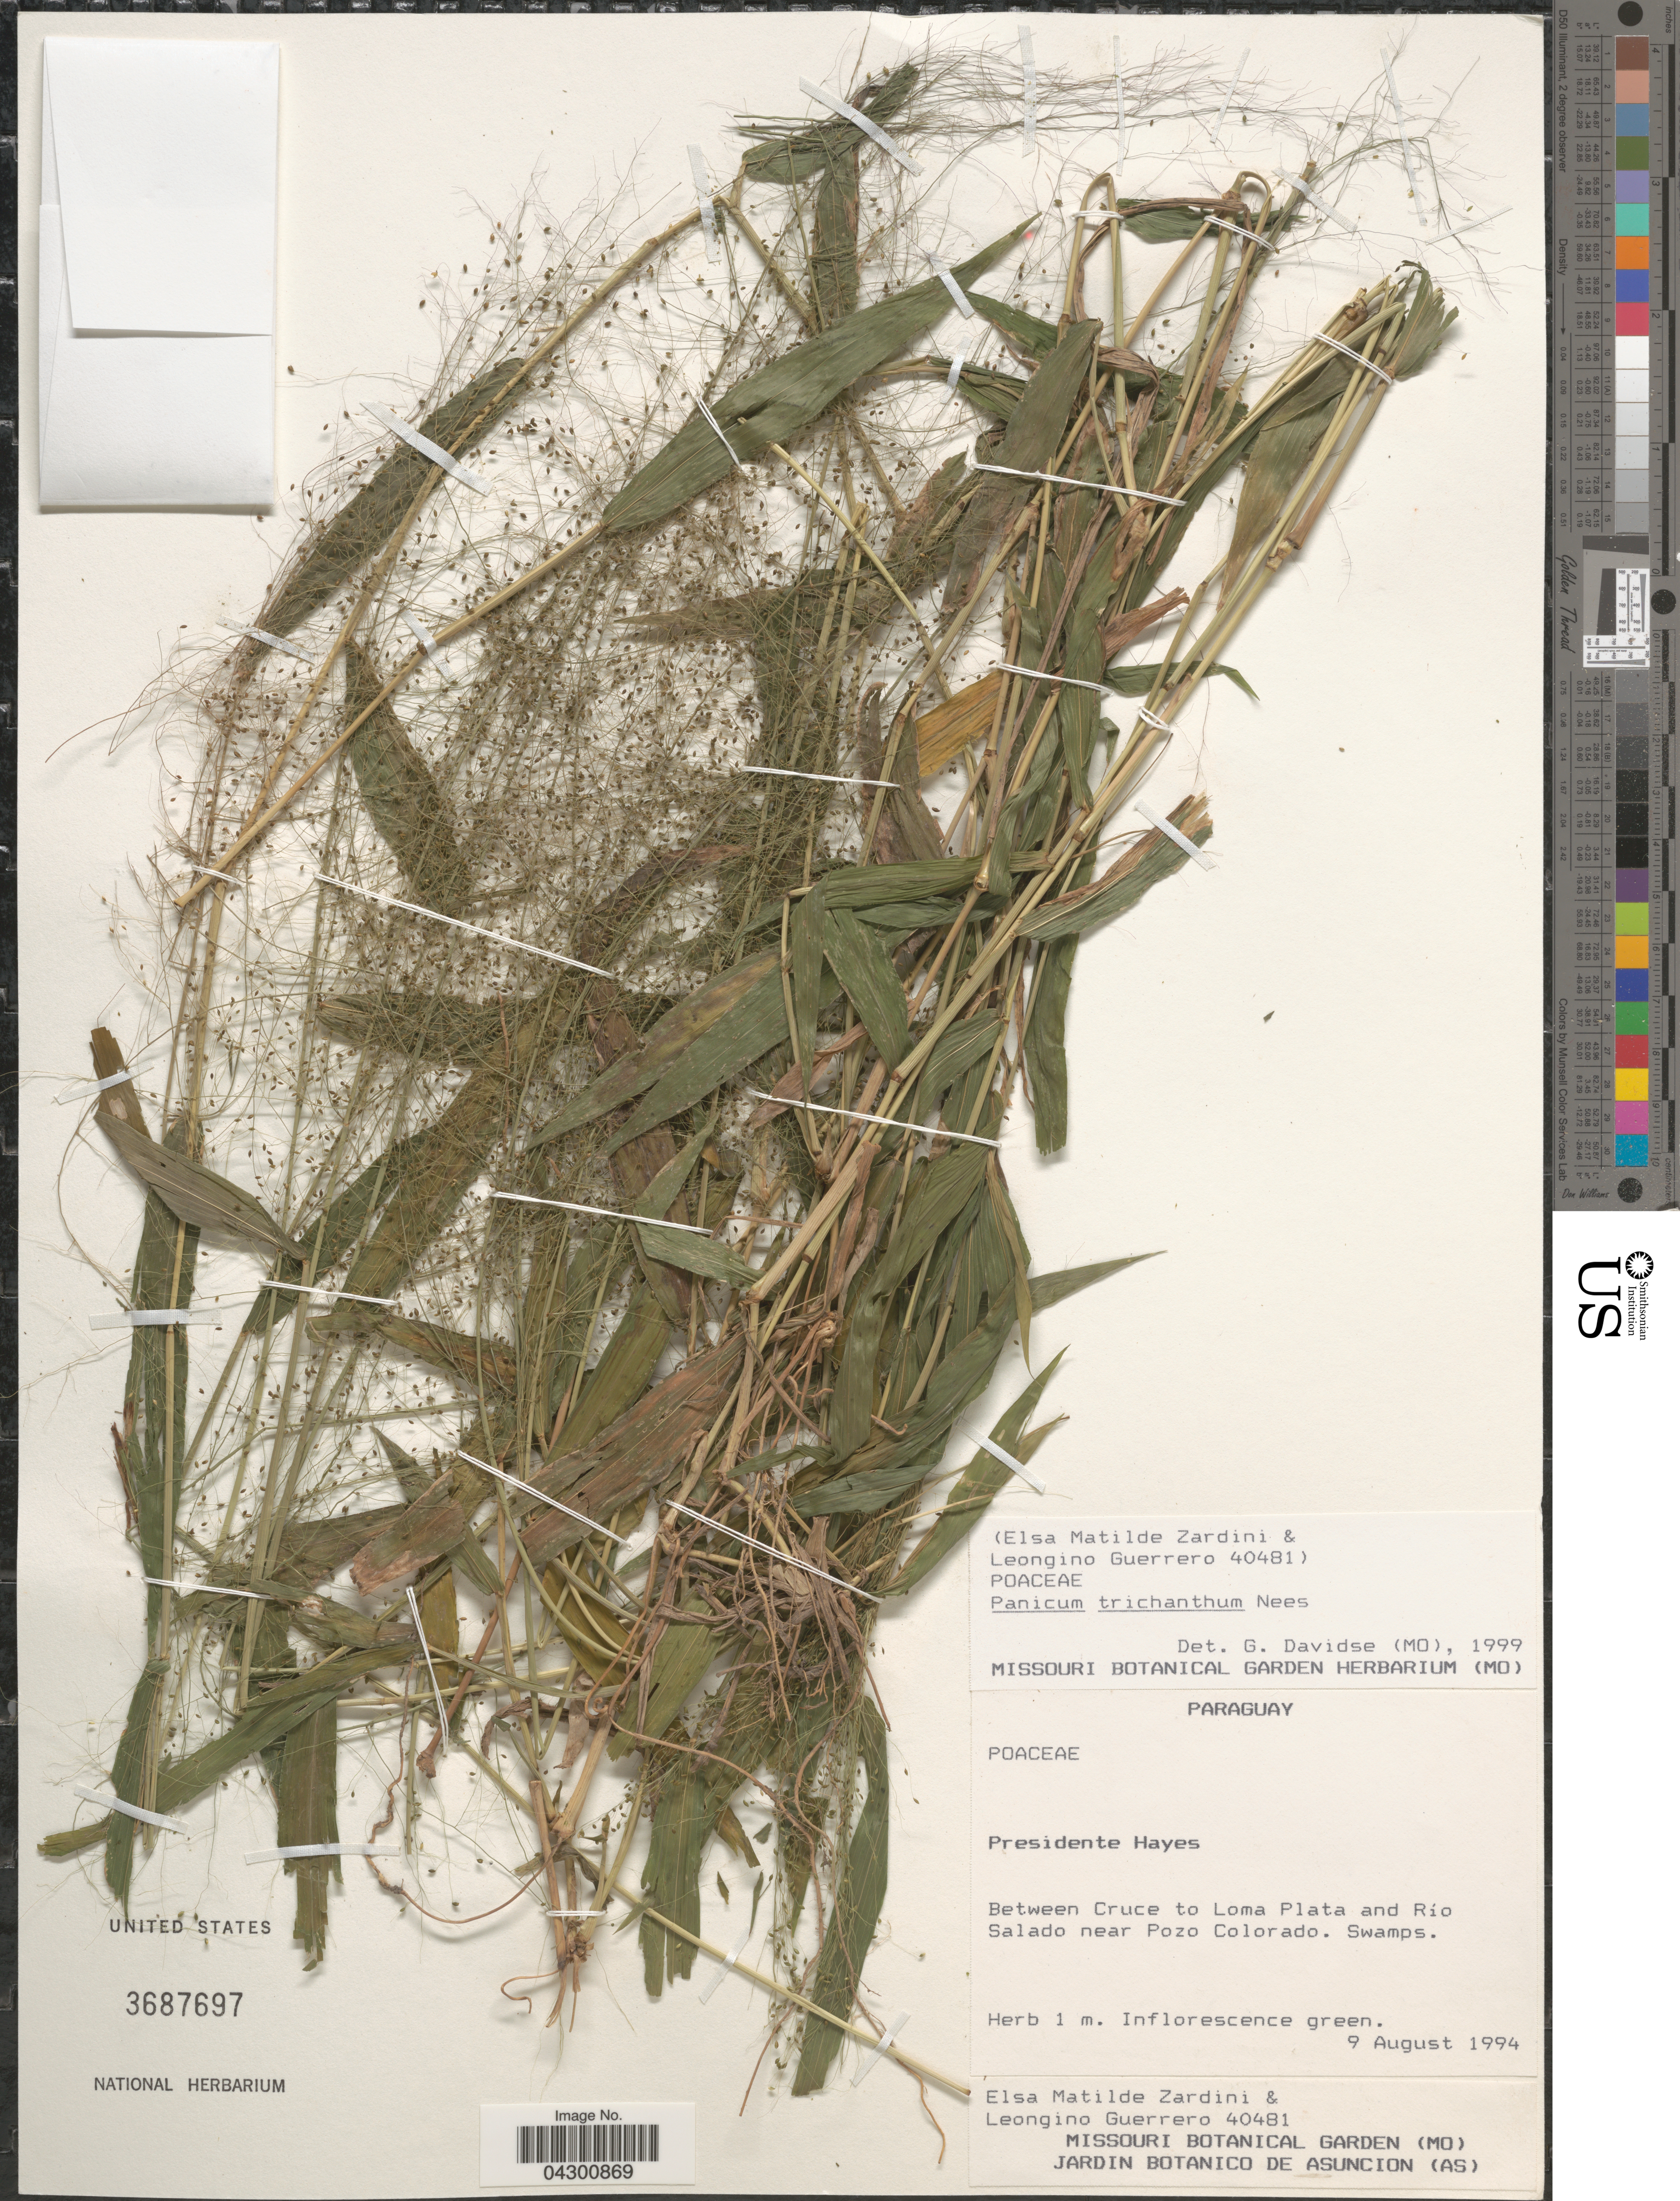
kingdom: Plantae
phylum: Tracheophyta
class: Liliopsida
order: Poales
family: Poaceae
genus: Panicum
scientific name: Panicum trichanthum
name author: Nees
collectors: E. M. Zardini & L. Guerrero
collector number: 40481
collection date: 1994-08-09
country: Paraguay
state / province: Presidente Hayes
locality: Between Cruce to Loma Plata and Río Salado near Pozo Colorado.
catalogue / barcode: US 3687697